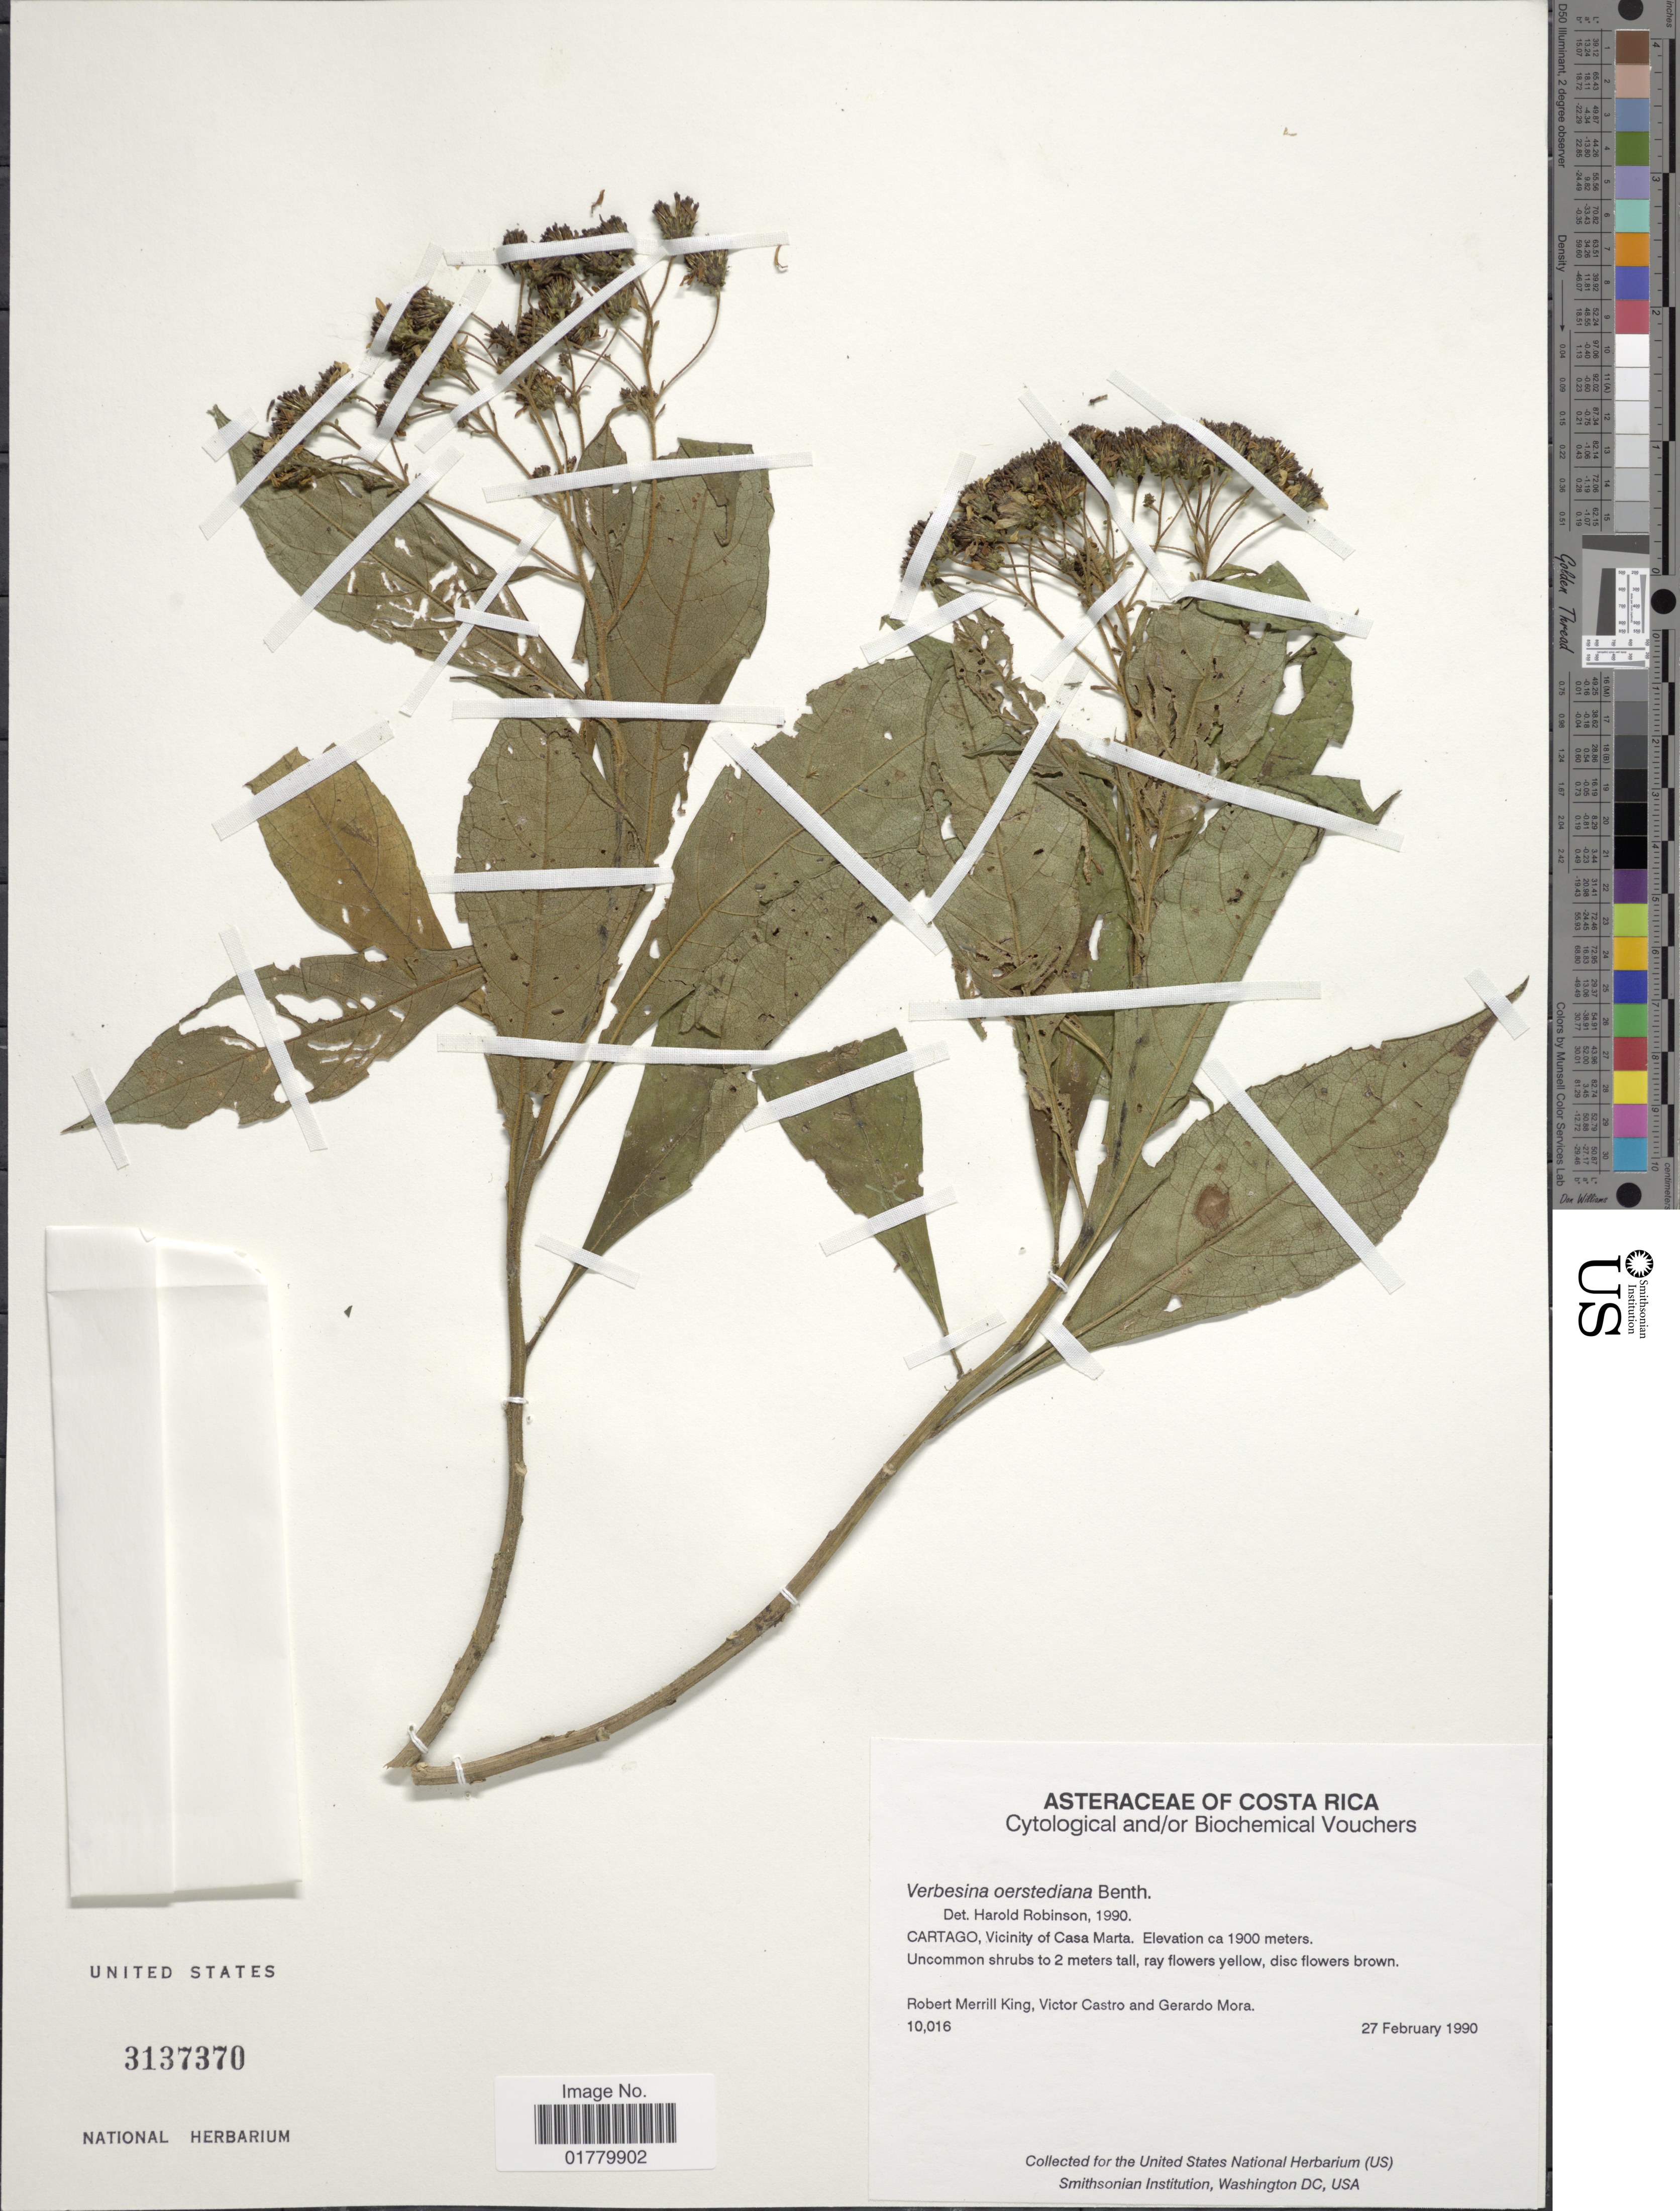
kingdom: Plantae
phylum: Tracheophyta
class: Magnoliopsida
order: Asterales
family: Asteraceae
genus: Verbesina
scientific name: Verbesina oerstediana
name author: Benth. in Oerst.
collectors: R. M. King, V. Castro & G. Mora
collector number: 10016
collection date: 1990-02-27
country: Costa Rica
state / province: Cartago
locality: Vicinity of Casa Marta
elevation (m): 1900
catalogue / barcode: US 3137370